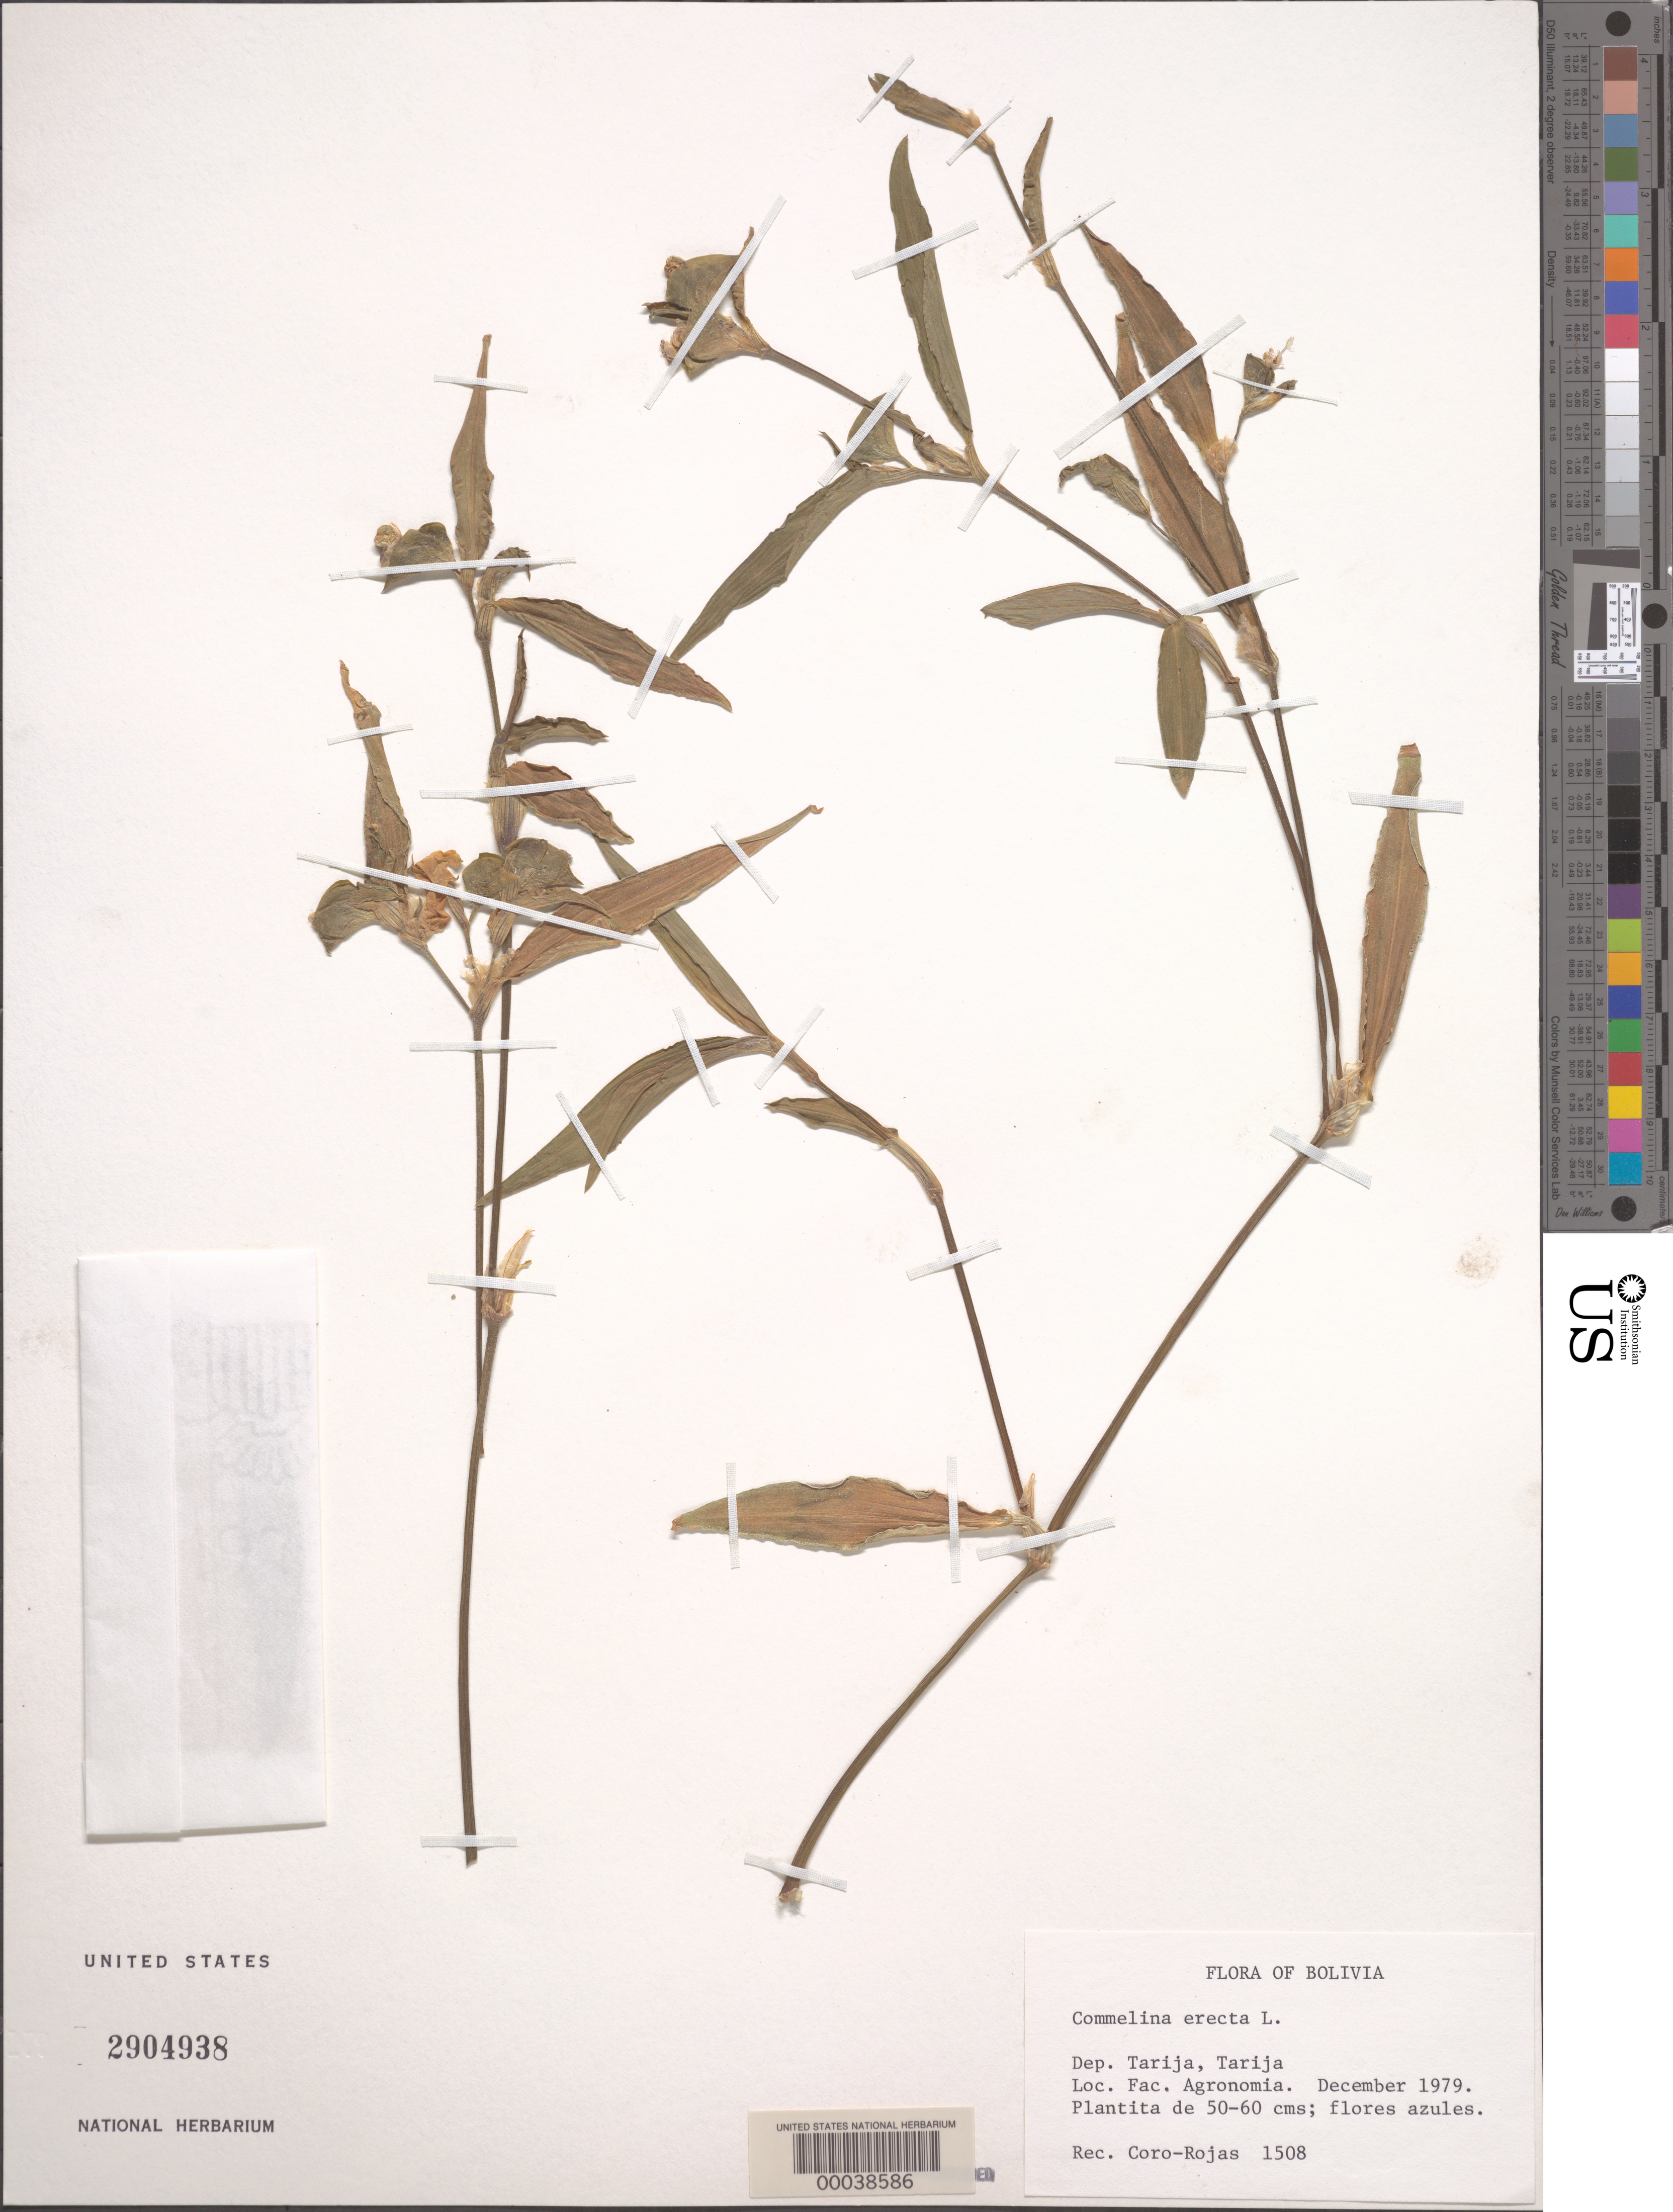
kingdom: Plantae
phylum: Tracheophyta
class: Liliopsida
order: Commelinales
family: Commelinaceae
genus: Commelina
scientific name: Commelina erecta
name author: L.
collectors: -. Rojas-loro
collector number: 1508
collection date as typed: Dec 1979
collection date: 1979-12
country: Bolivia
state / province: Tarija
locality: Agricultural Institute grounds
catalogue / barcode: US 2904938